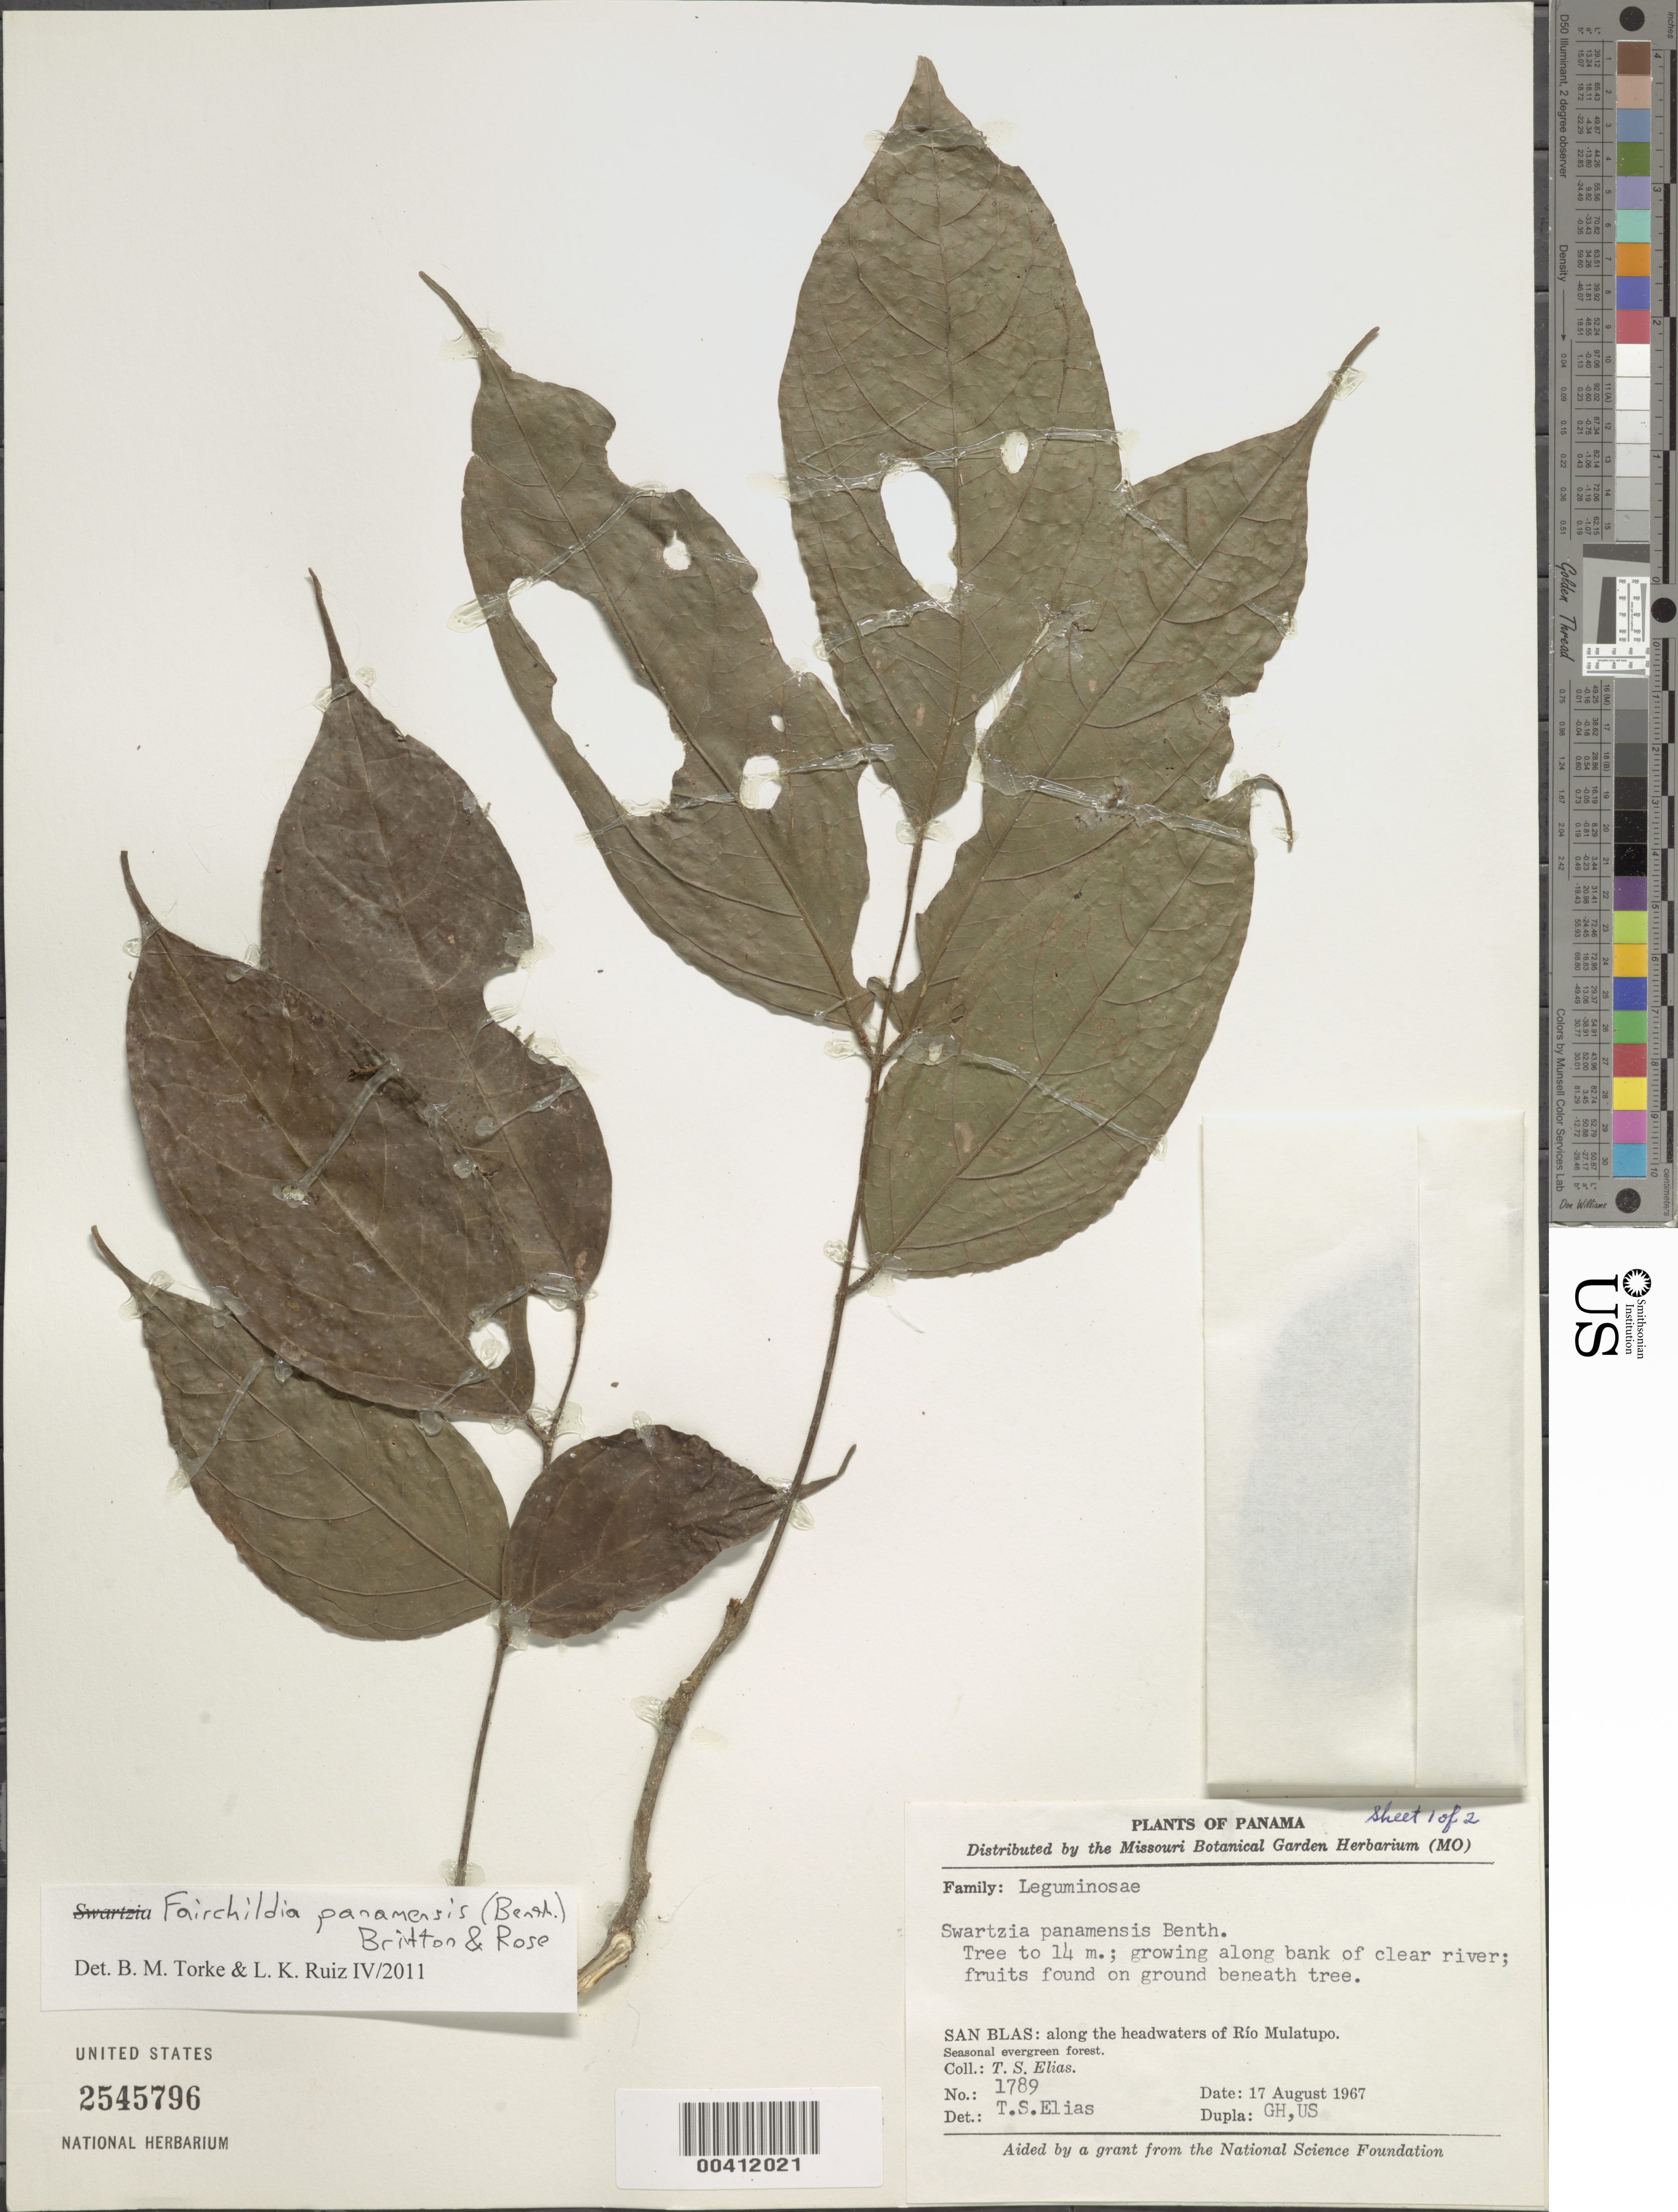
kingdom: Plantae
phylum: Tracheophyta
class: Magnoliopsida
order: Fabales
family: Fabaceae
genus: Fairchildia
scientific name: Fairchildia panamensis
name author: (Benth.) Britton & Rose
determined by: Torke, B. M.; Ruiz, L. K.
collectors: T. S. Elias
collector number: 1789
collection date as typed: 17 Aug 1967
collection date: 1967-08-17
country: Panama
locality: San Blas, headwaters of Rio Mulatupo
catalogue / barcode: US 2545796